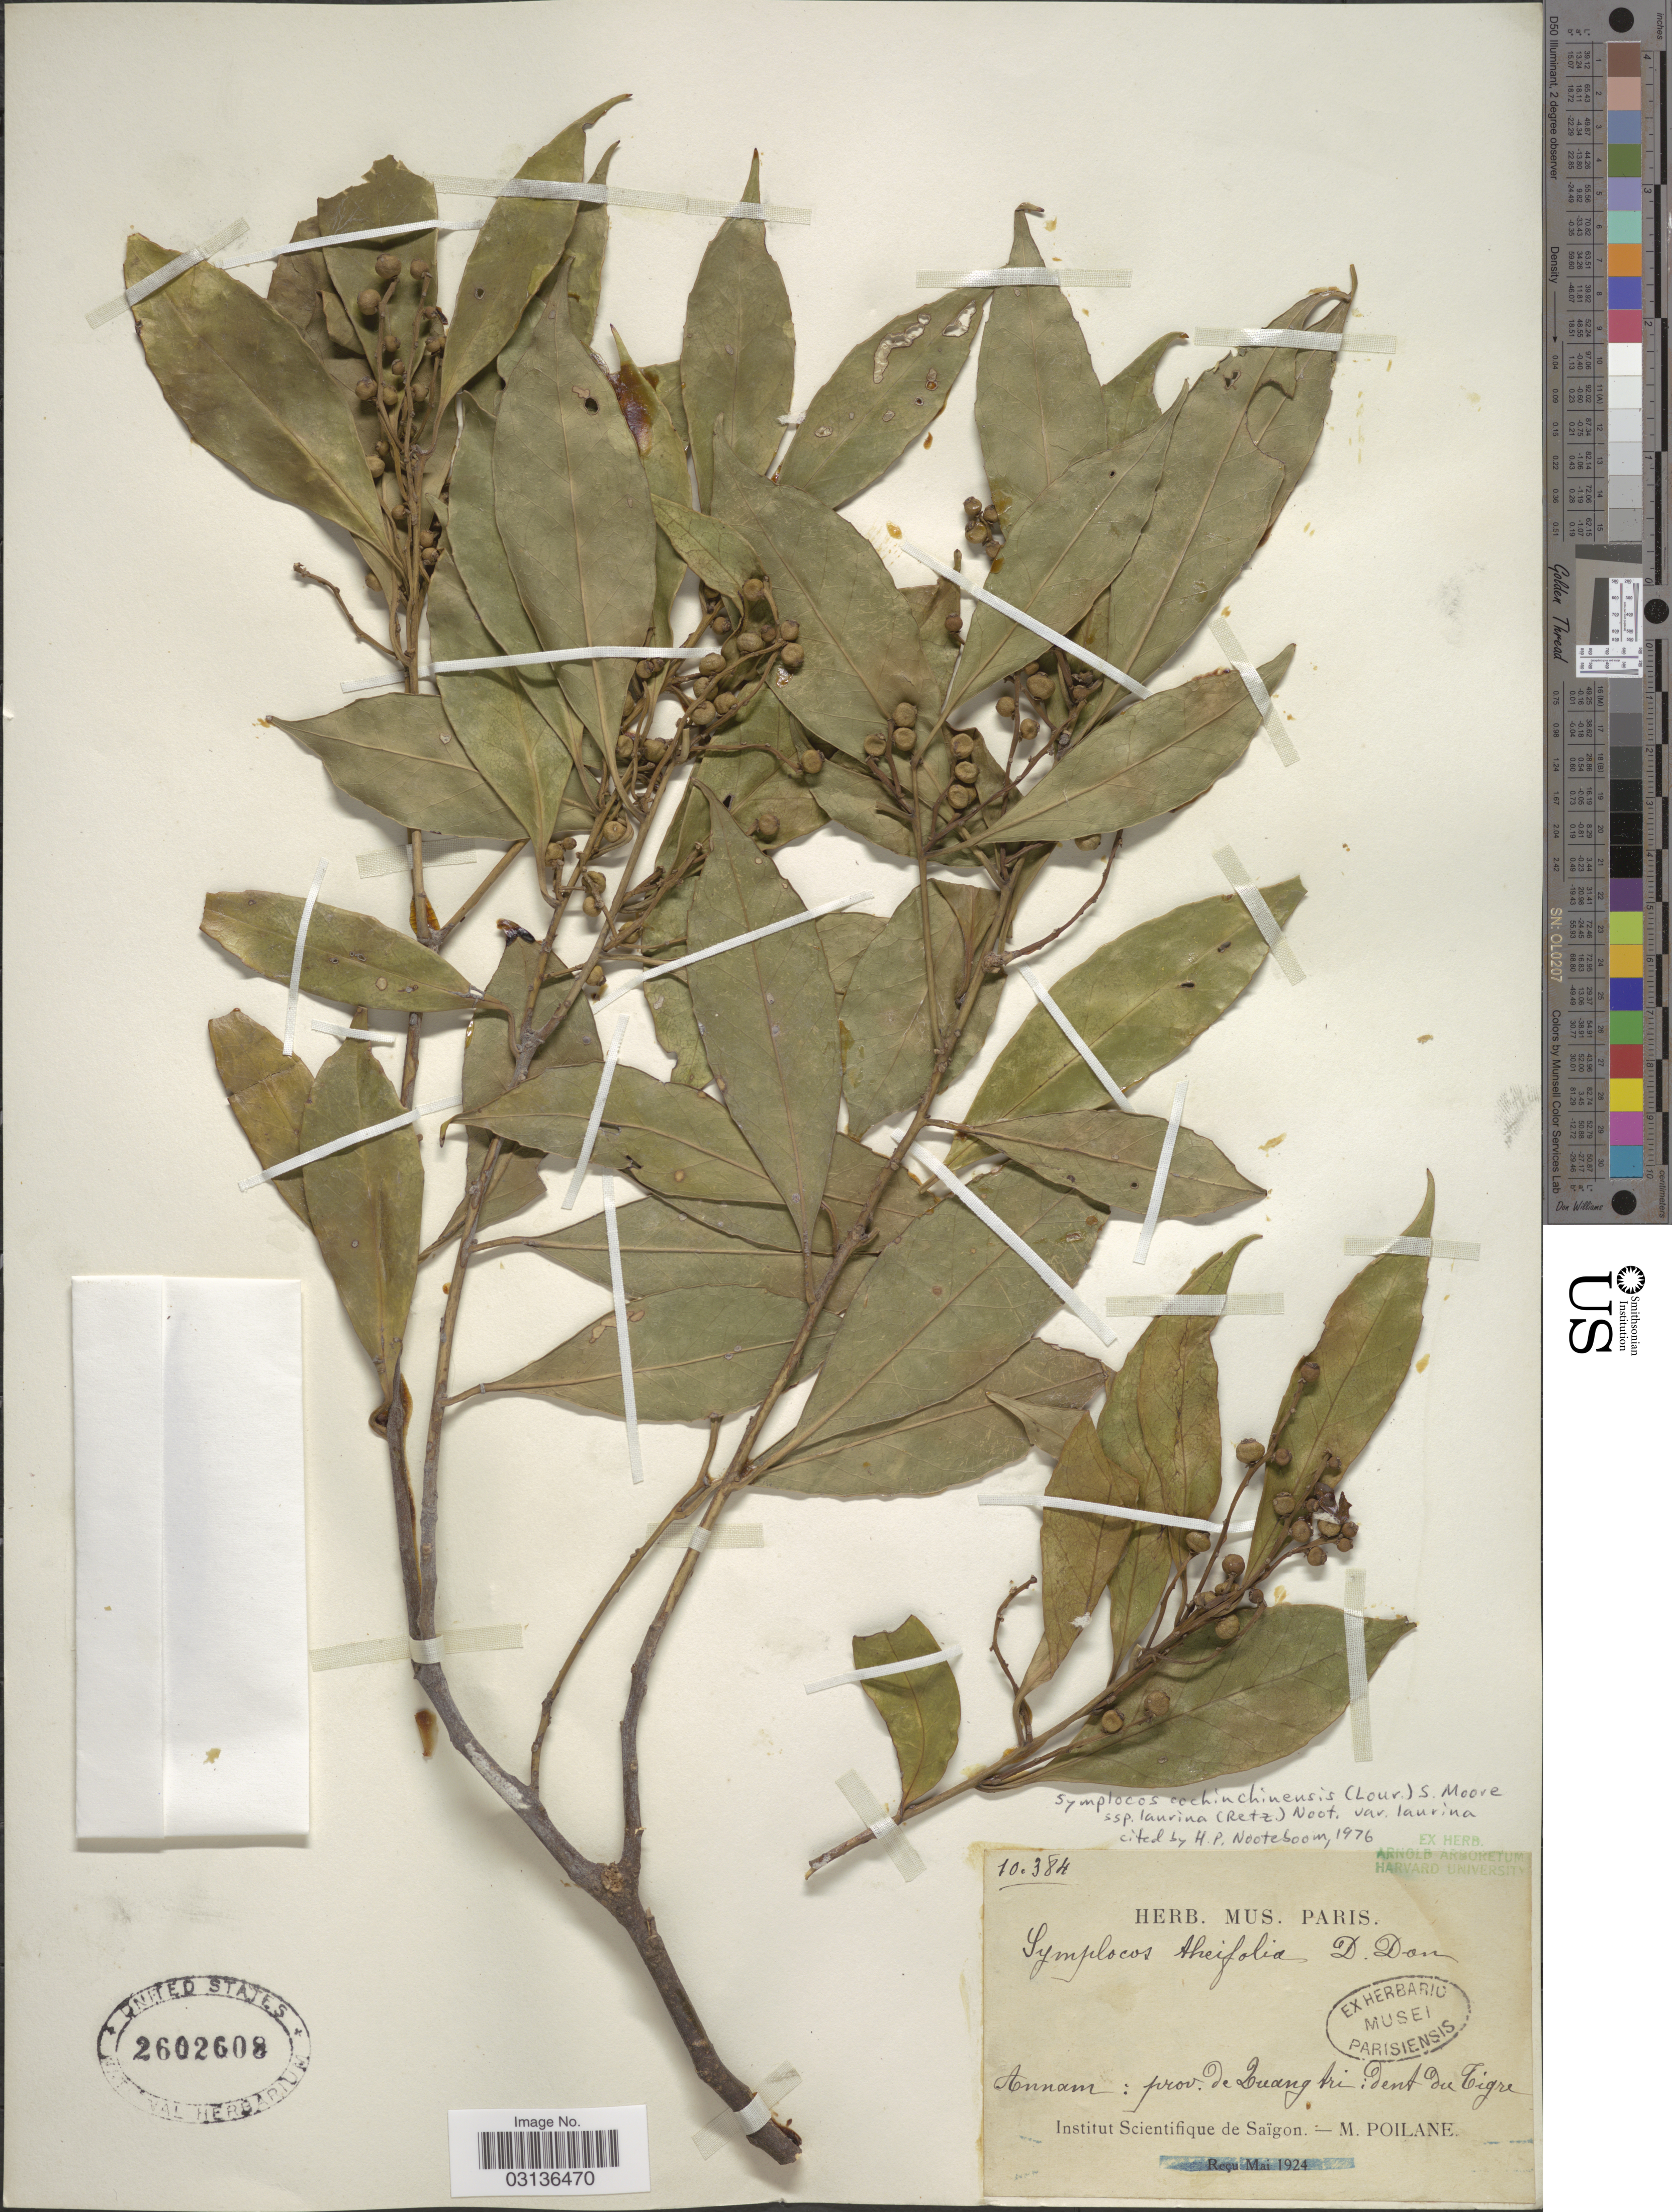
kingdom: Plantae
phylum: Tracheophyta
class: Magnoliopsida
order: Ericales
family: Symplocaceae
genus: Symplocos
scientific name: Symplocos cochinchinensis subsp. laurina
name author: (Retz.) Noot.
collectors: M. Poilane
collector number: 10384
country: Vietnam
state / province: Quang Tri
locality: Annam: prov. de Quang Tri: dent du Tigre.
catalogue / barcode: US 2602608